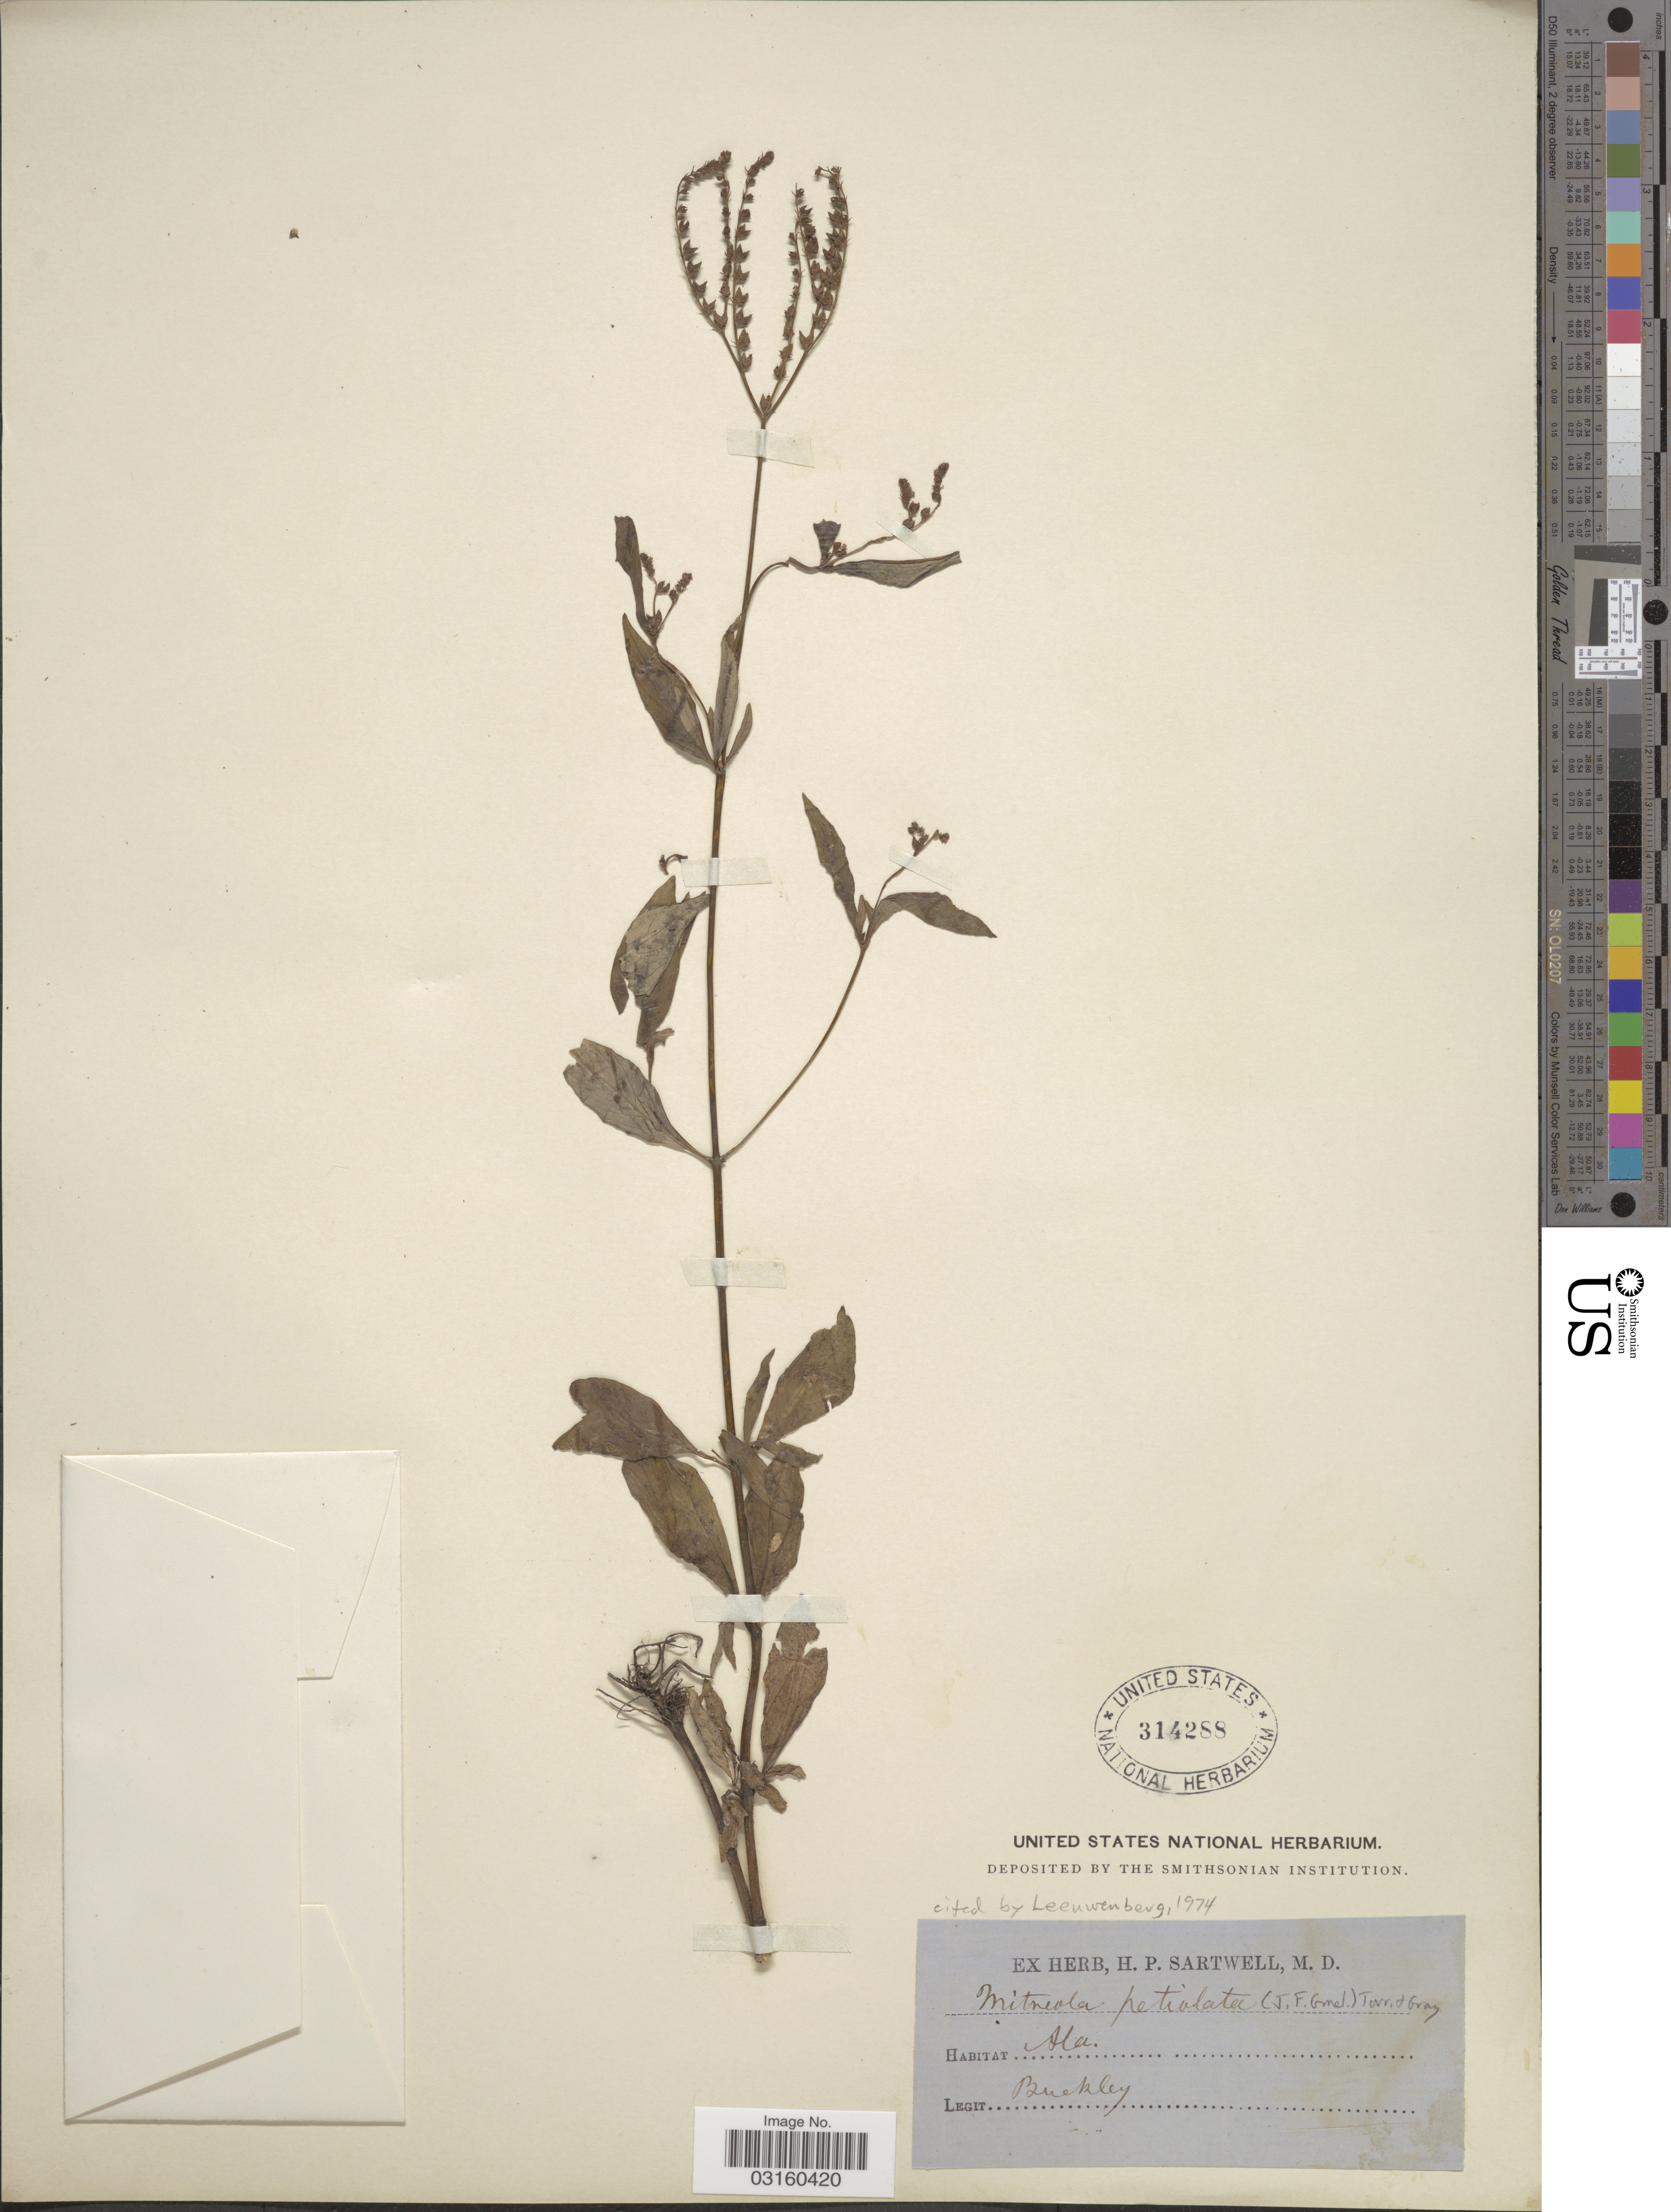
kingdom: Plantae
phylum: Tracheophyta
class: Magnoliopsida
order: Gentianales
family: Loganiaceae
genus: Mitreola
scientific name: Mitreola petiolata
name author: (J.F. Gmel.) Torr. & A. Gray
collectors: -- Buckley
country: United States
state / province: Alabama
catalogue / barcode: US 314288